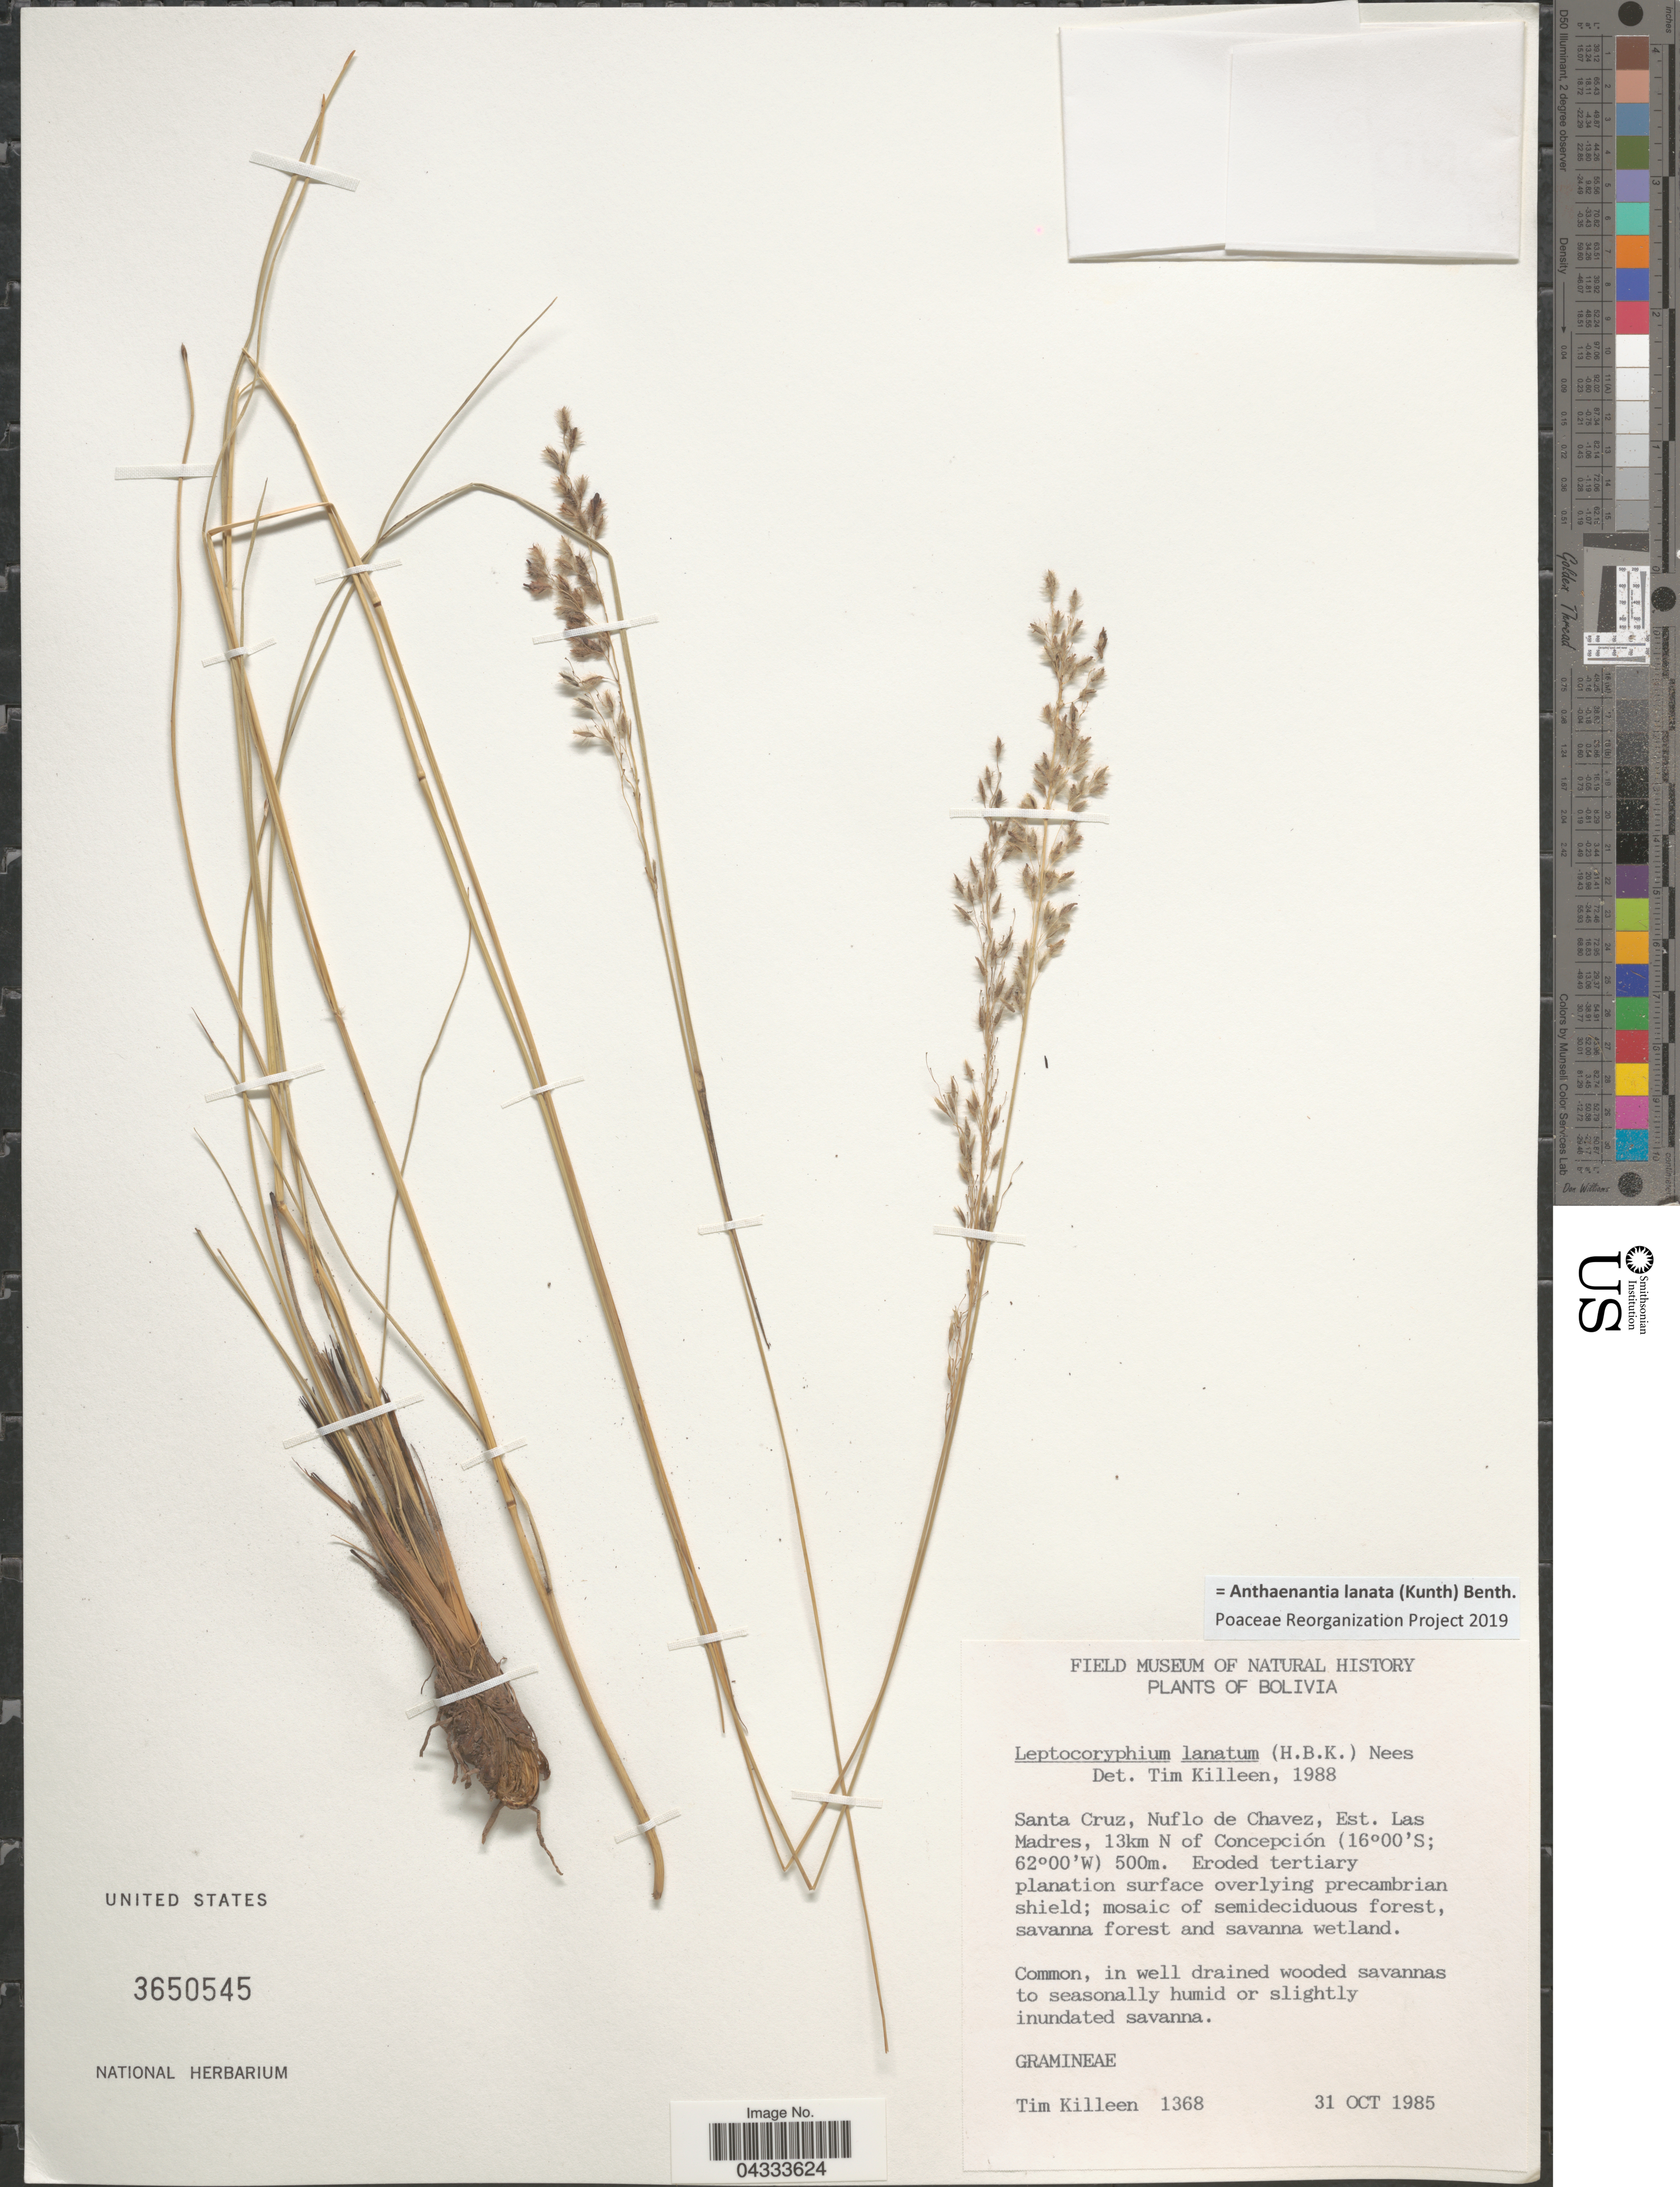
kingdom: Plantae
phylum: Tracheophyta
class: Liliopsida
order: Poales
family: Poaceae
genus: Anthaenantia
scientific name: Anthaenantia lanata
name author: (Kunth) Benth.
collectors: T. J. Killeen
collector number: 1368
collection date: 1985-10-31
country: Bolivia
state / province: Santa Cruz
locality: Nuflo de Chavez, Est. Las Madres, 13km N of Concepción.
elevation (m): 500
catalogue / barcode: US 3650545